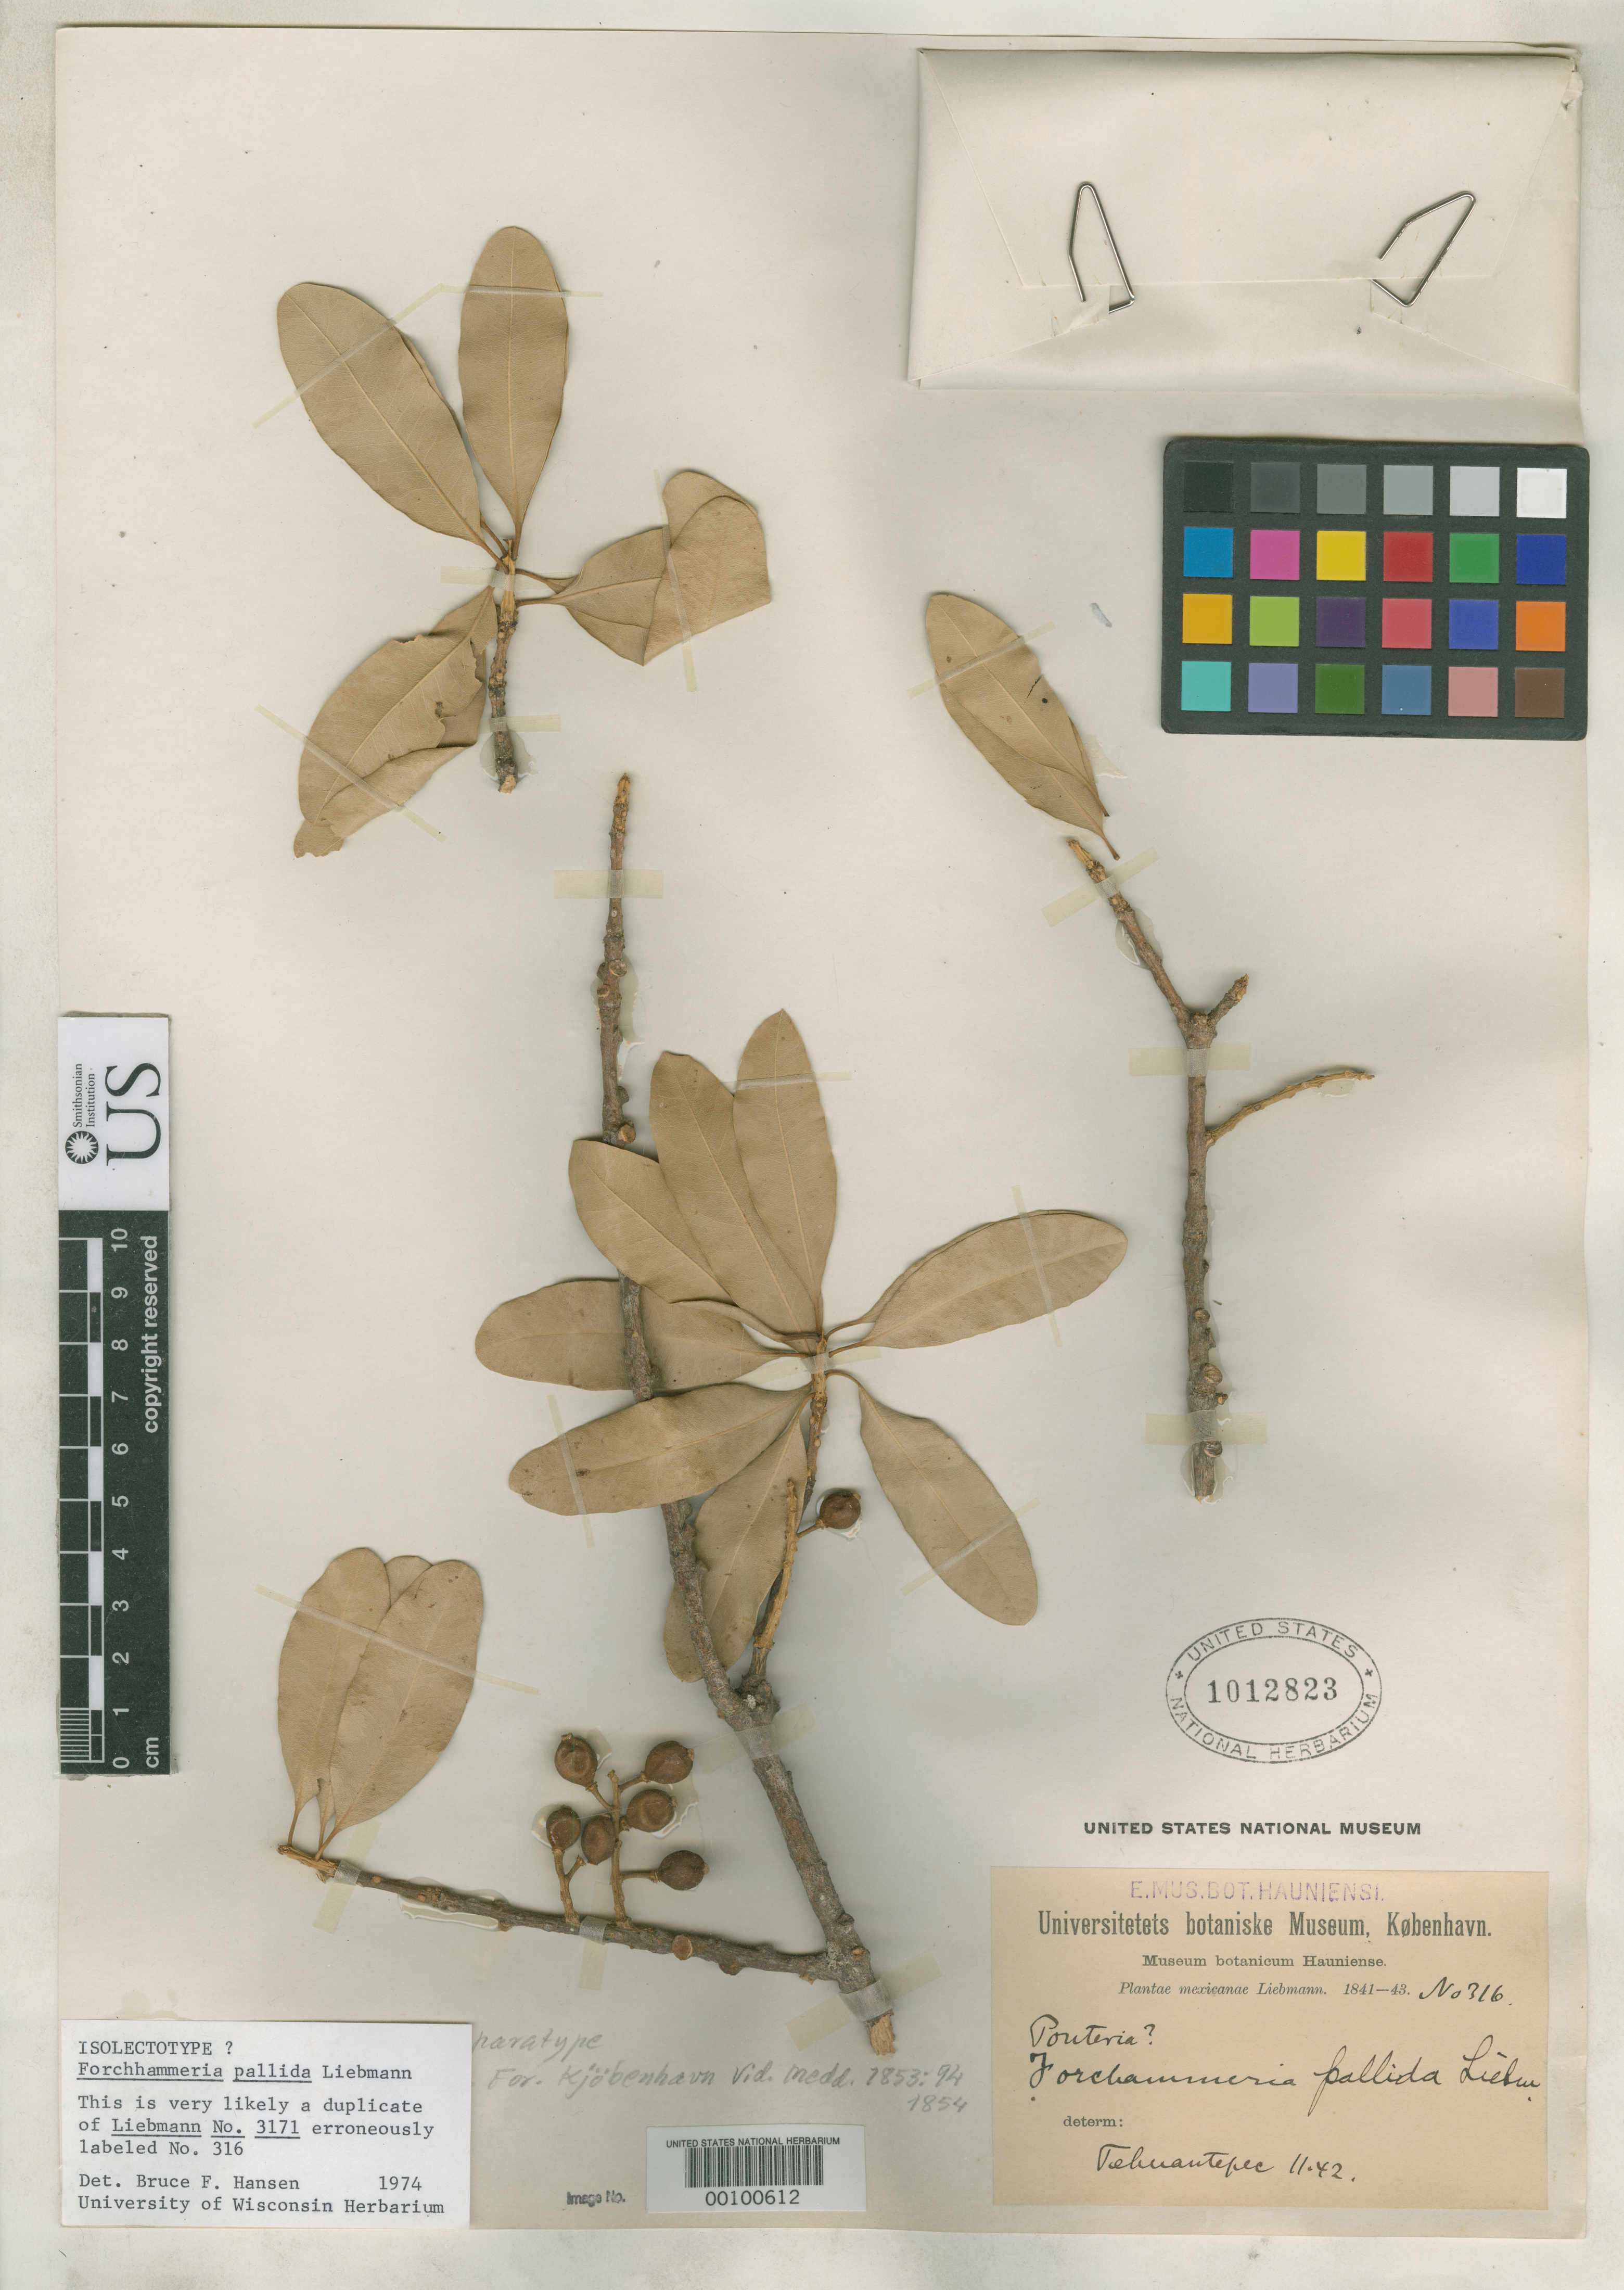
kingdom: Plantae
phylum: Tracheophyta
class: Magnoliopsida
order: Brassicales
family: Stixaceae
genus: Forchhammeria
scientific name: Forchhammeria pallida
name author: Liebm.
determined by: Hansen, Bruce F.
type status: Possible Type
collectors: F. M. Liebmann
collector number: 316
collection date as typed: Nov 1842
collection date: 1842-11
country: Mexico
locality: Tehuantepec.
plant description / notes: Annotated by B.F. Hansen 1974 as "Isolectotype?" [lectotypification apparently ined.]. Possibly an erroneously numbered duplicate of Liebmann 3171 according to annotation by Hansen.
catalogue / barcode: US 1012823